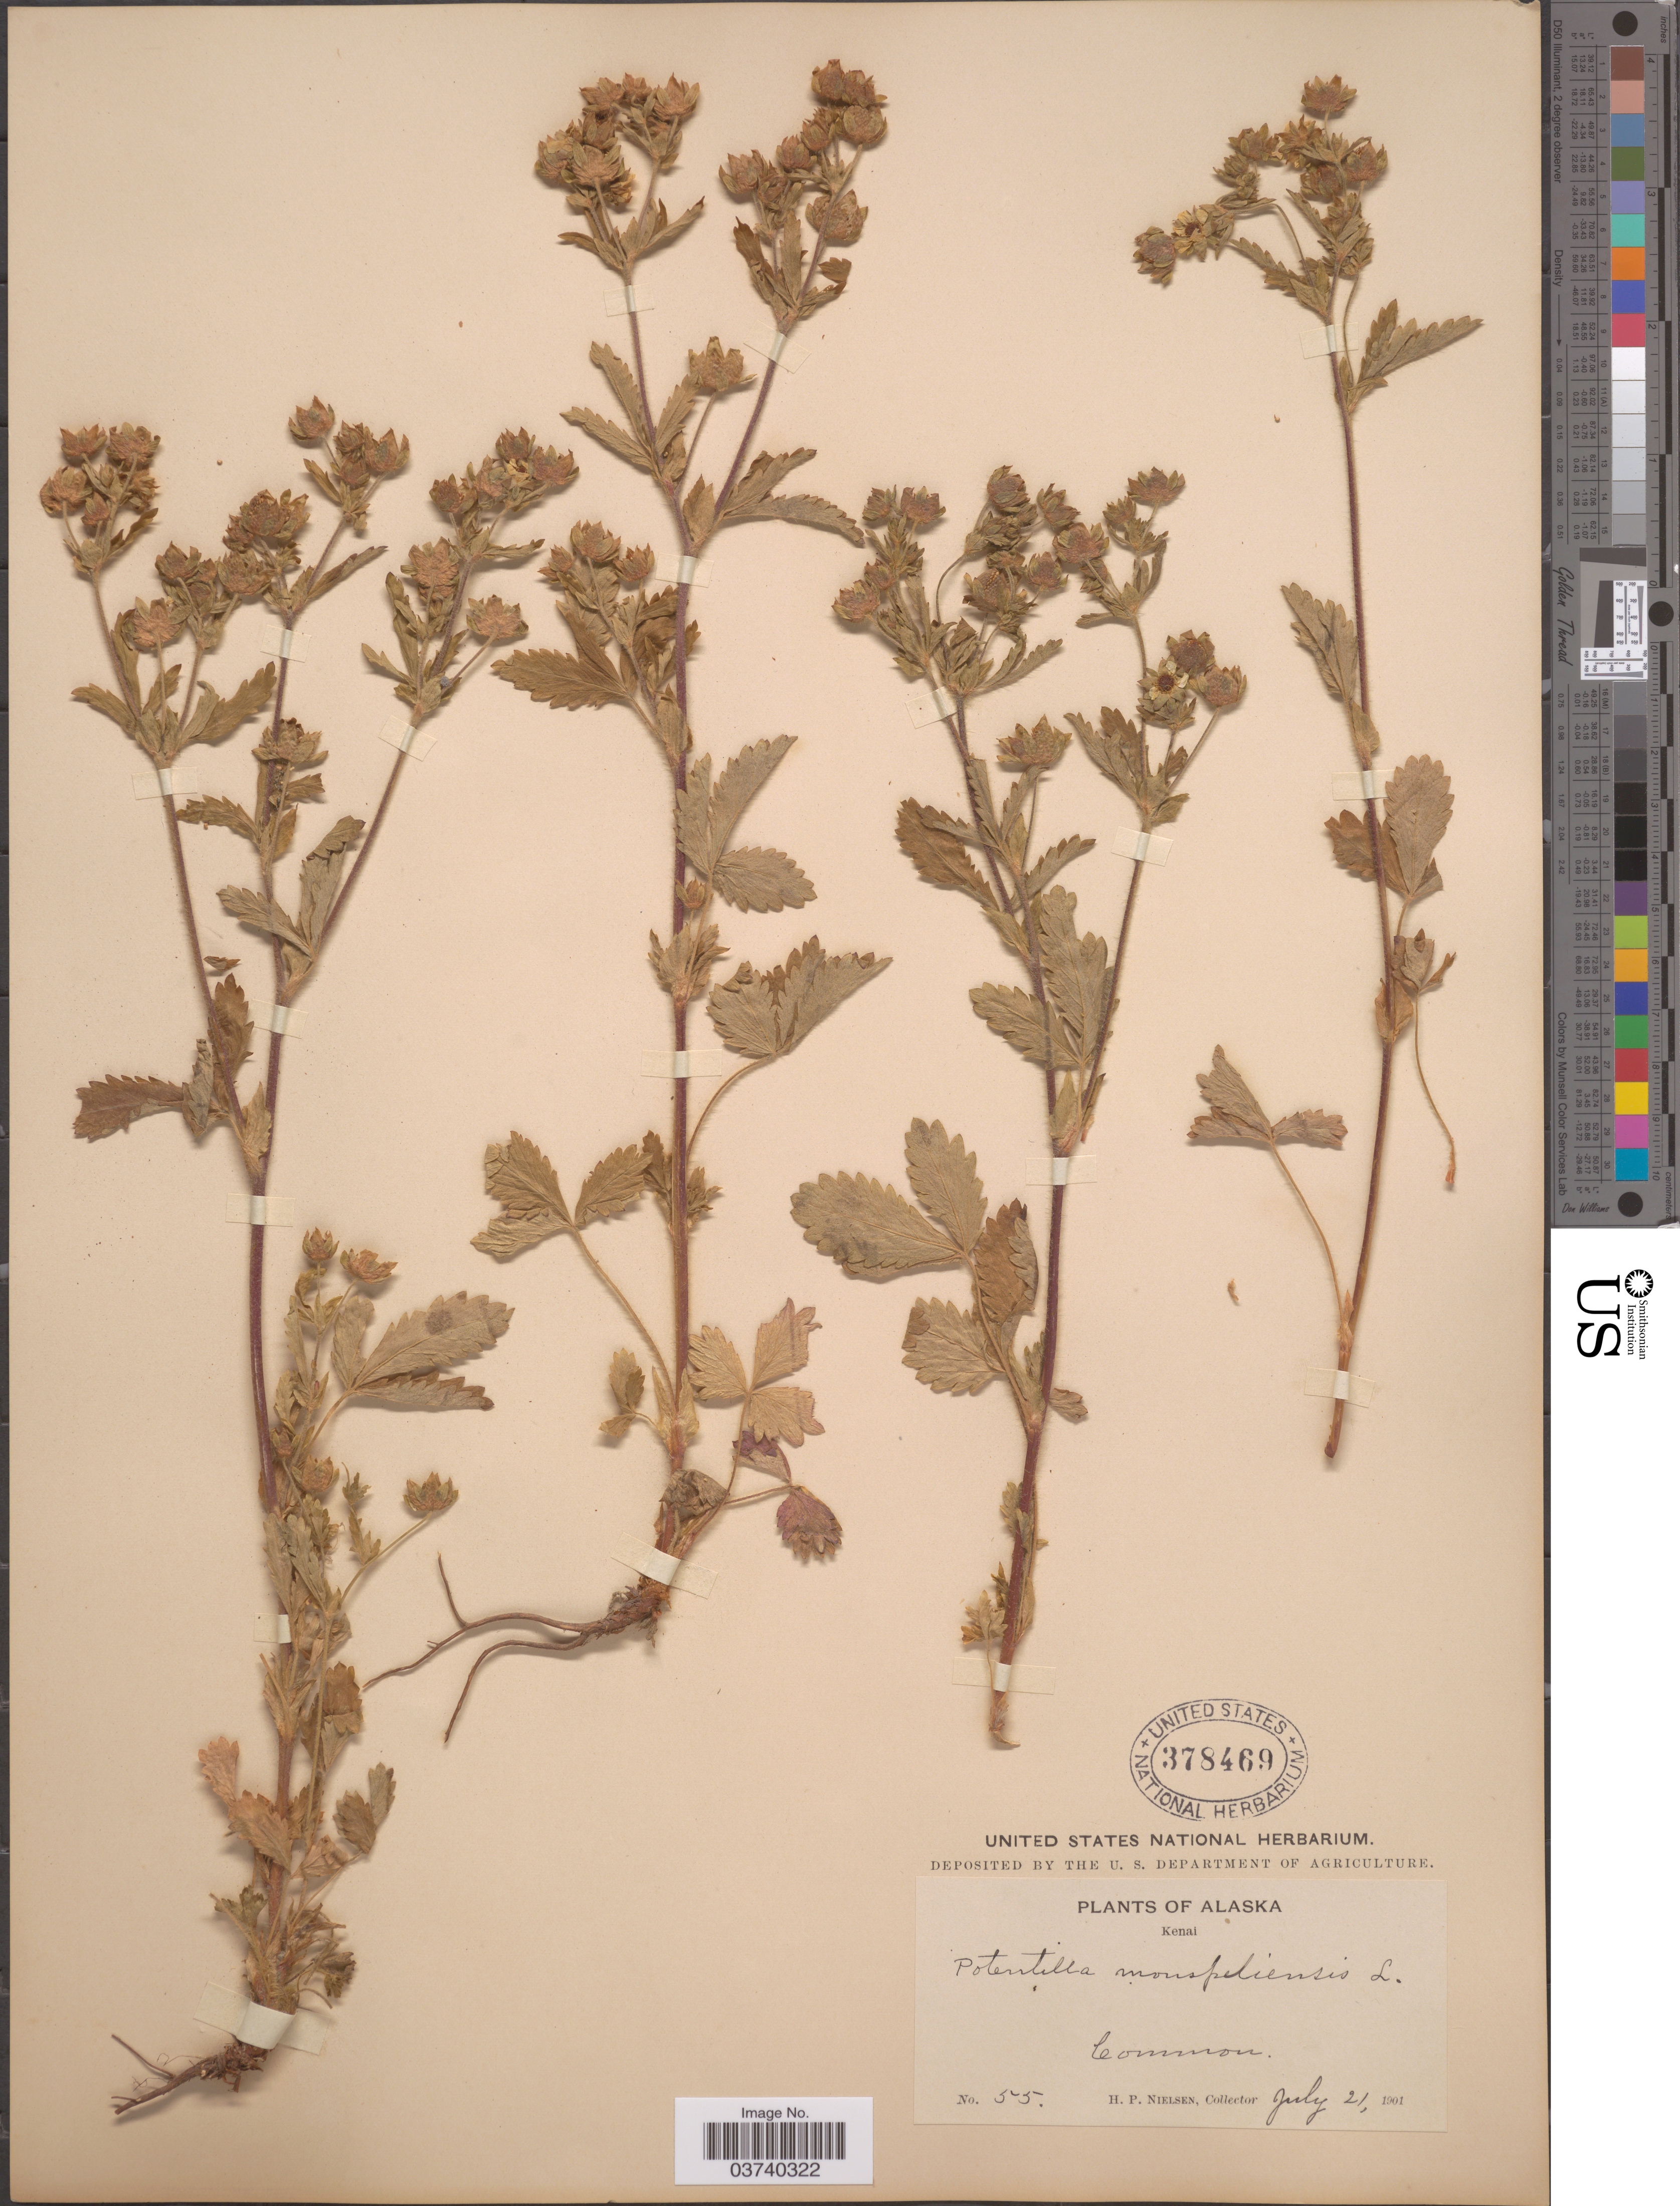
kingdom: Plantae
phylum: Tracheophyta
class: Magnoliopsida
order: Rosales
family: Rosaceae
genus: Potentilla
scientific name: Potentilla norvegica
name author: L.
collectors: H. P. Nielsen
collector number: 55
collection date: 1901-07-21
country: United States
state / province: Alaska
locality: Kenai.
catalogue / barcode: US 378469